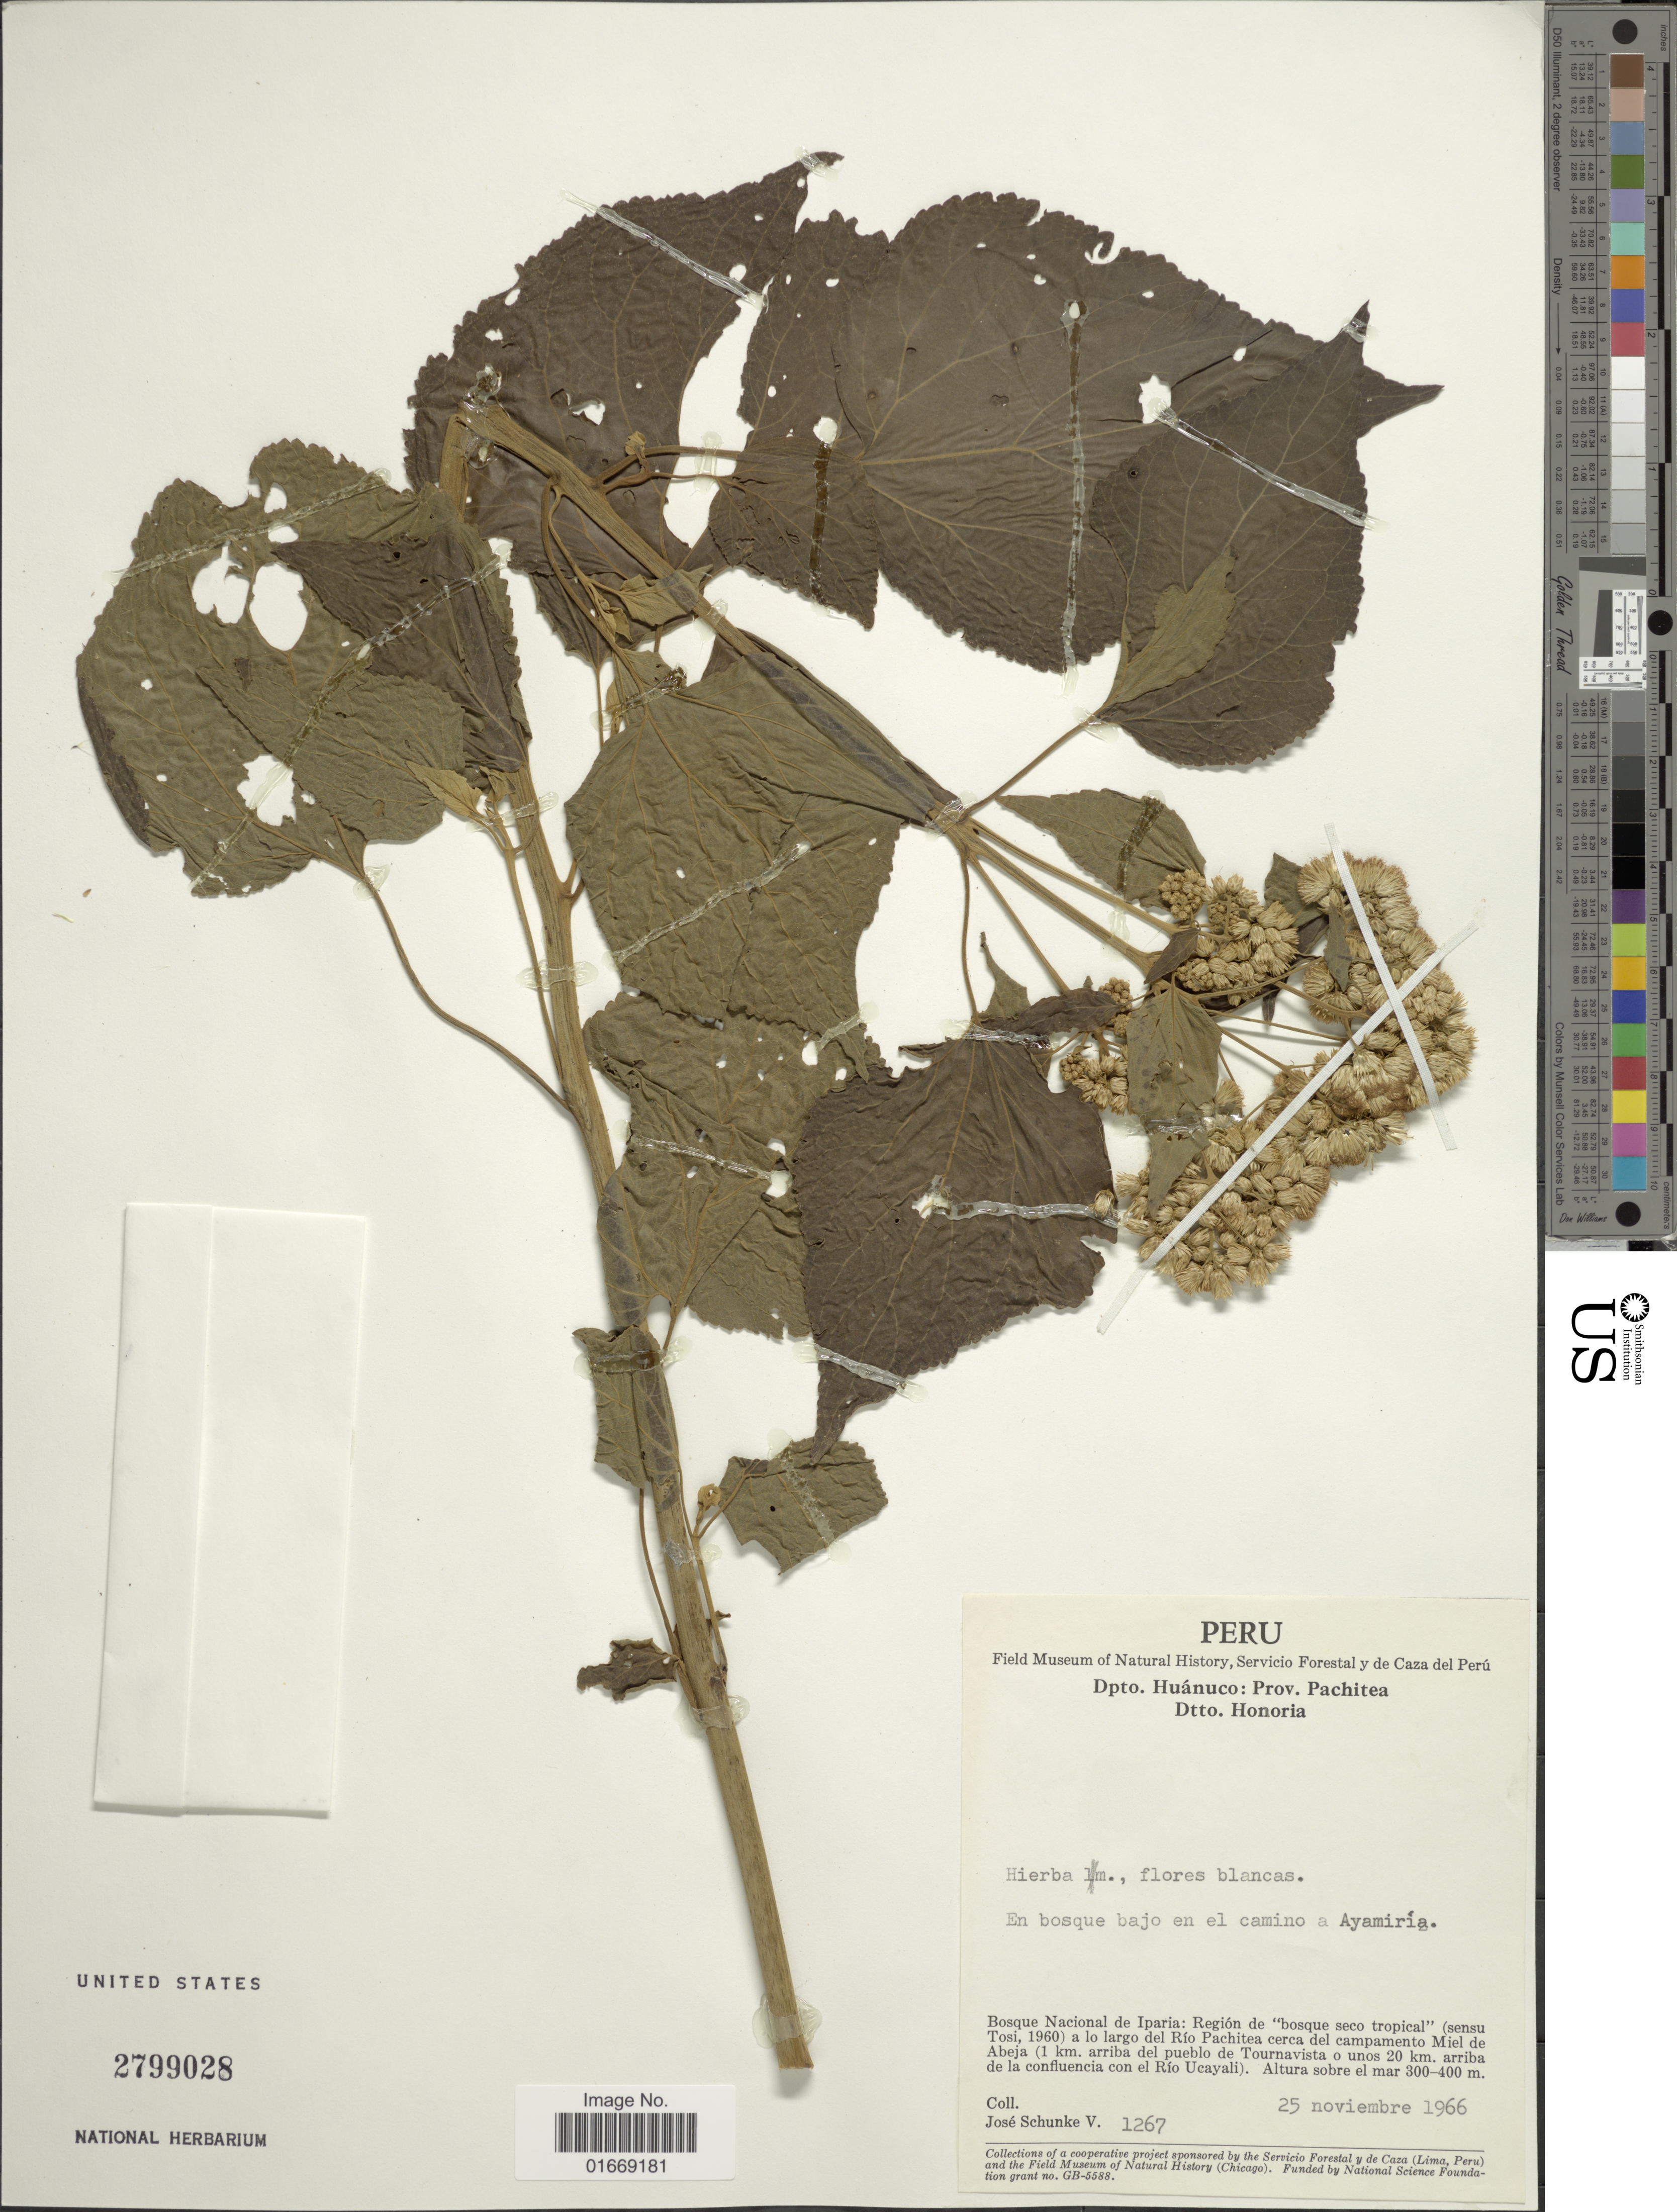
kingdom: Plantae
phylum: Tracheophyta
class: Magnoliopsida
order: Asterales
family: Asteraceae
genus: Hebeclinium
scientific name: Hebeclinium macrophyllum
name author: (L.) DC.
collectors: J. Schunke Vigo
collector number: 1267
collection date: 1966-11-25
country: Peru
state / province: Huánuco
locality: Dpto. Huánuco: Prov. Pachitea. Dtto. Honoria. En bosque bajo en el camino a Ayamiría. Bosque Nacional de Iparia: Región de "bosque seco tropical" (sensu Tosi, 1960) a lo largo del Río Pachitea cerca del campamento Miel de Abeja (1 km. arriba del pueblo de Tournavista o unos 20 km. arriba de la confluencia con el Río Ucayali)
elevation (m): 300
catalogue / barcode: US 2799028